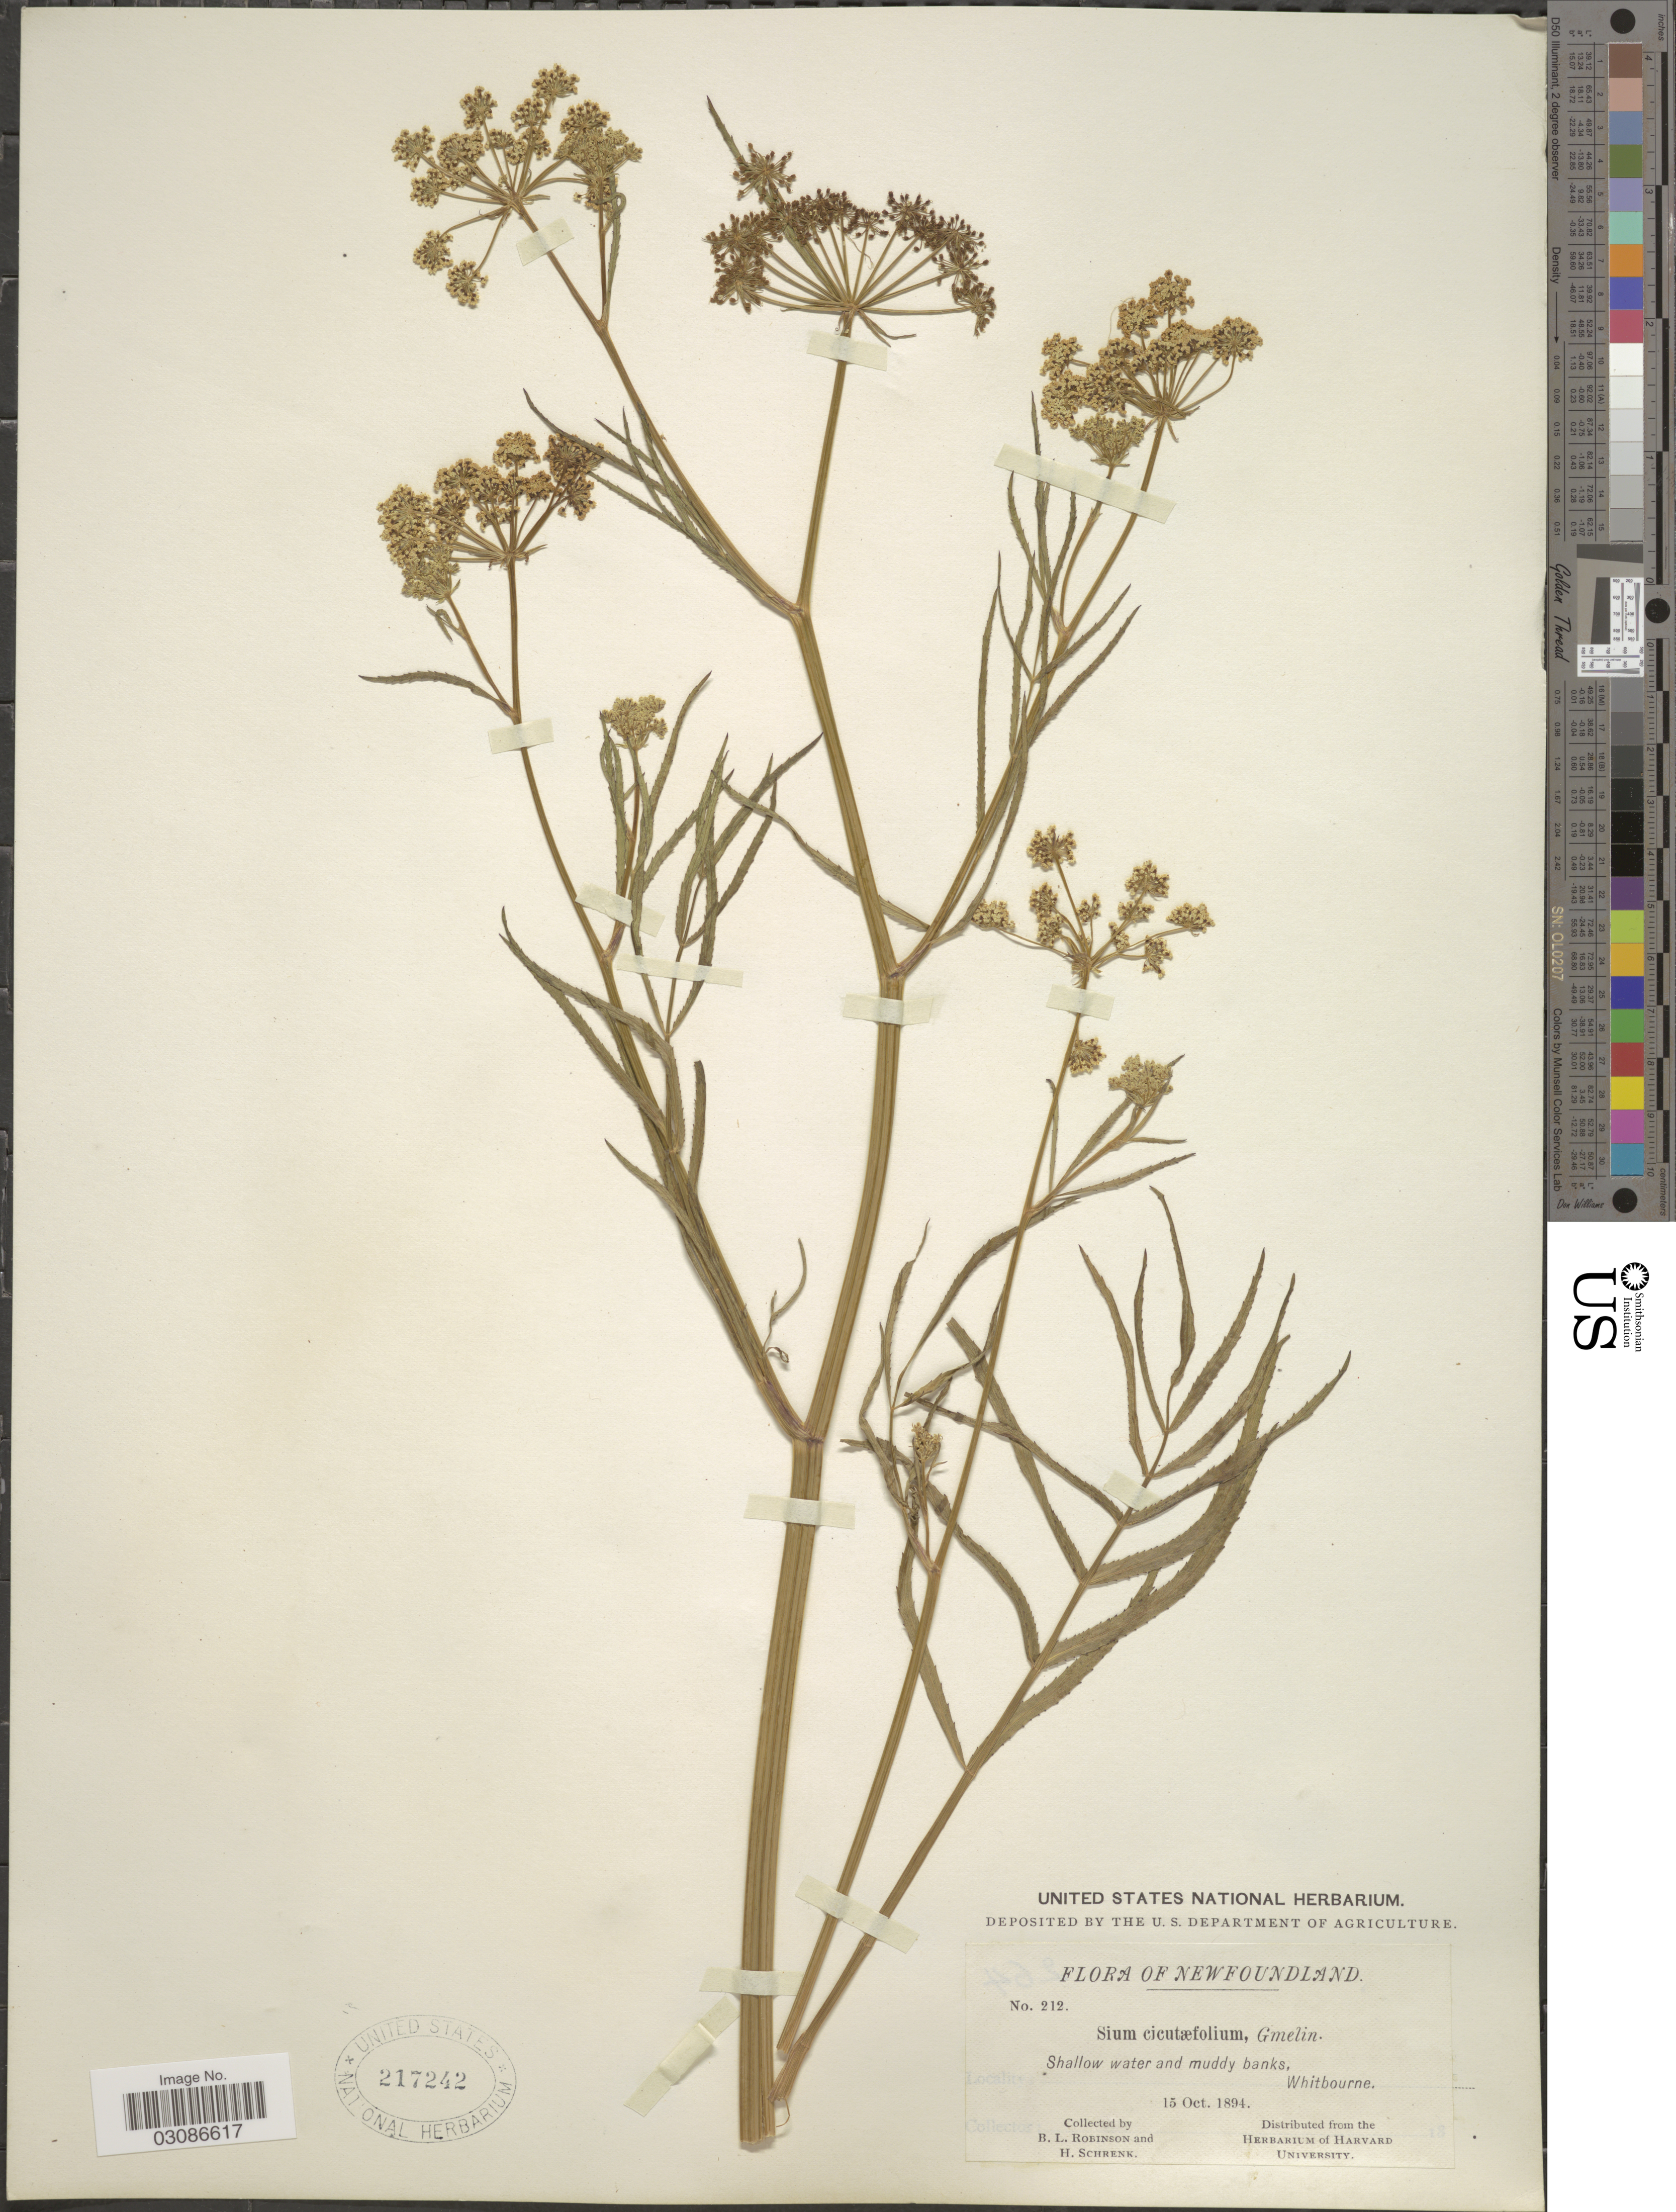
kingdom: Plantae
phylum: Tracheophyta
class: Magnoliopsida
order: Apiales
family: Apiaceae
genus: Sium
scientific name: Sium suave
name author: Walter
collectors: B. L. Robinson & H. Schrenk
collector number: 212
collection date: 1894-10-15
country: Canada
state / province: Newfoundland and Labrador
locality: Shallow water and muddy banks, Whitbourne.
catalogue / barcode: US 217242